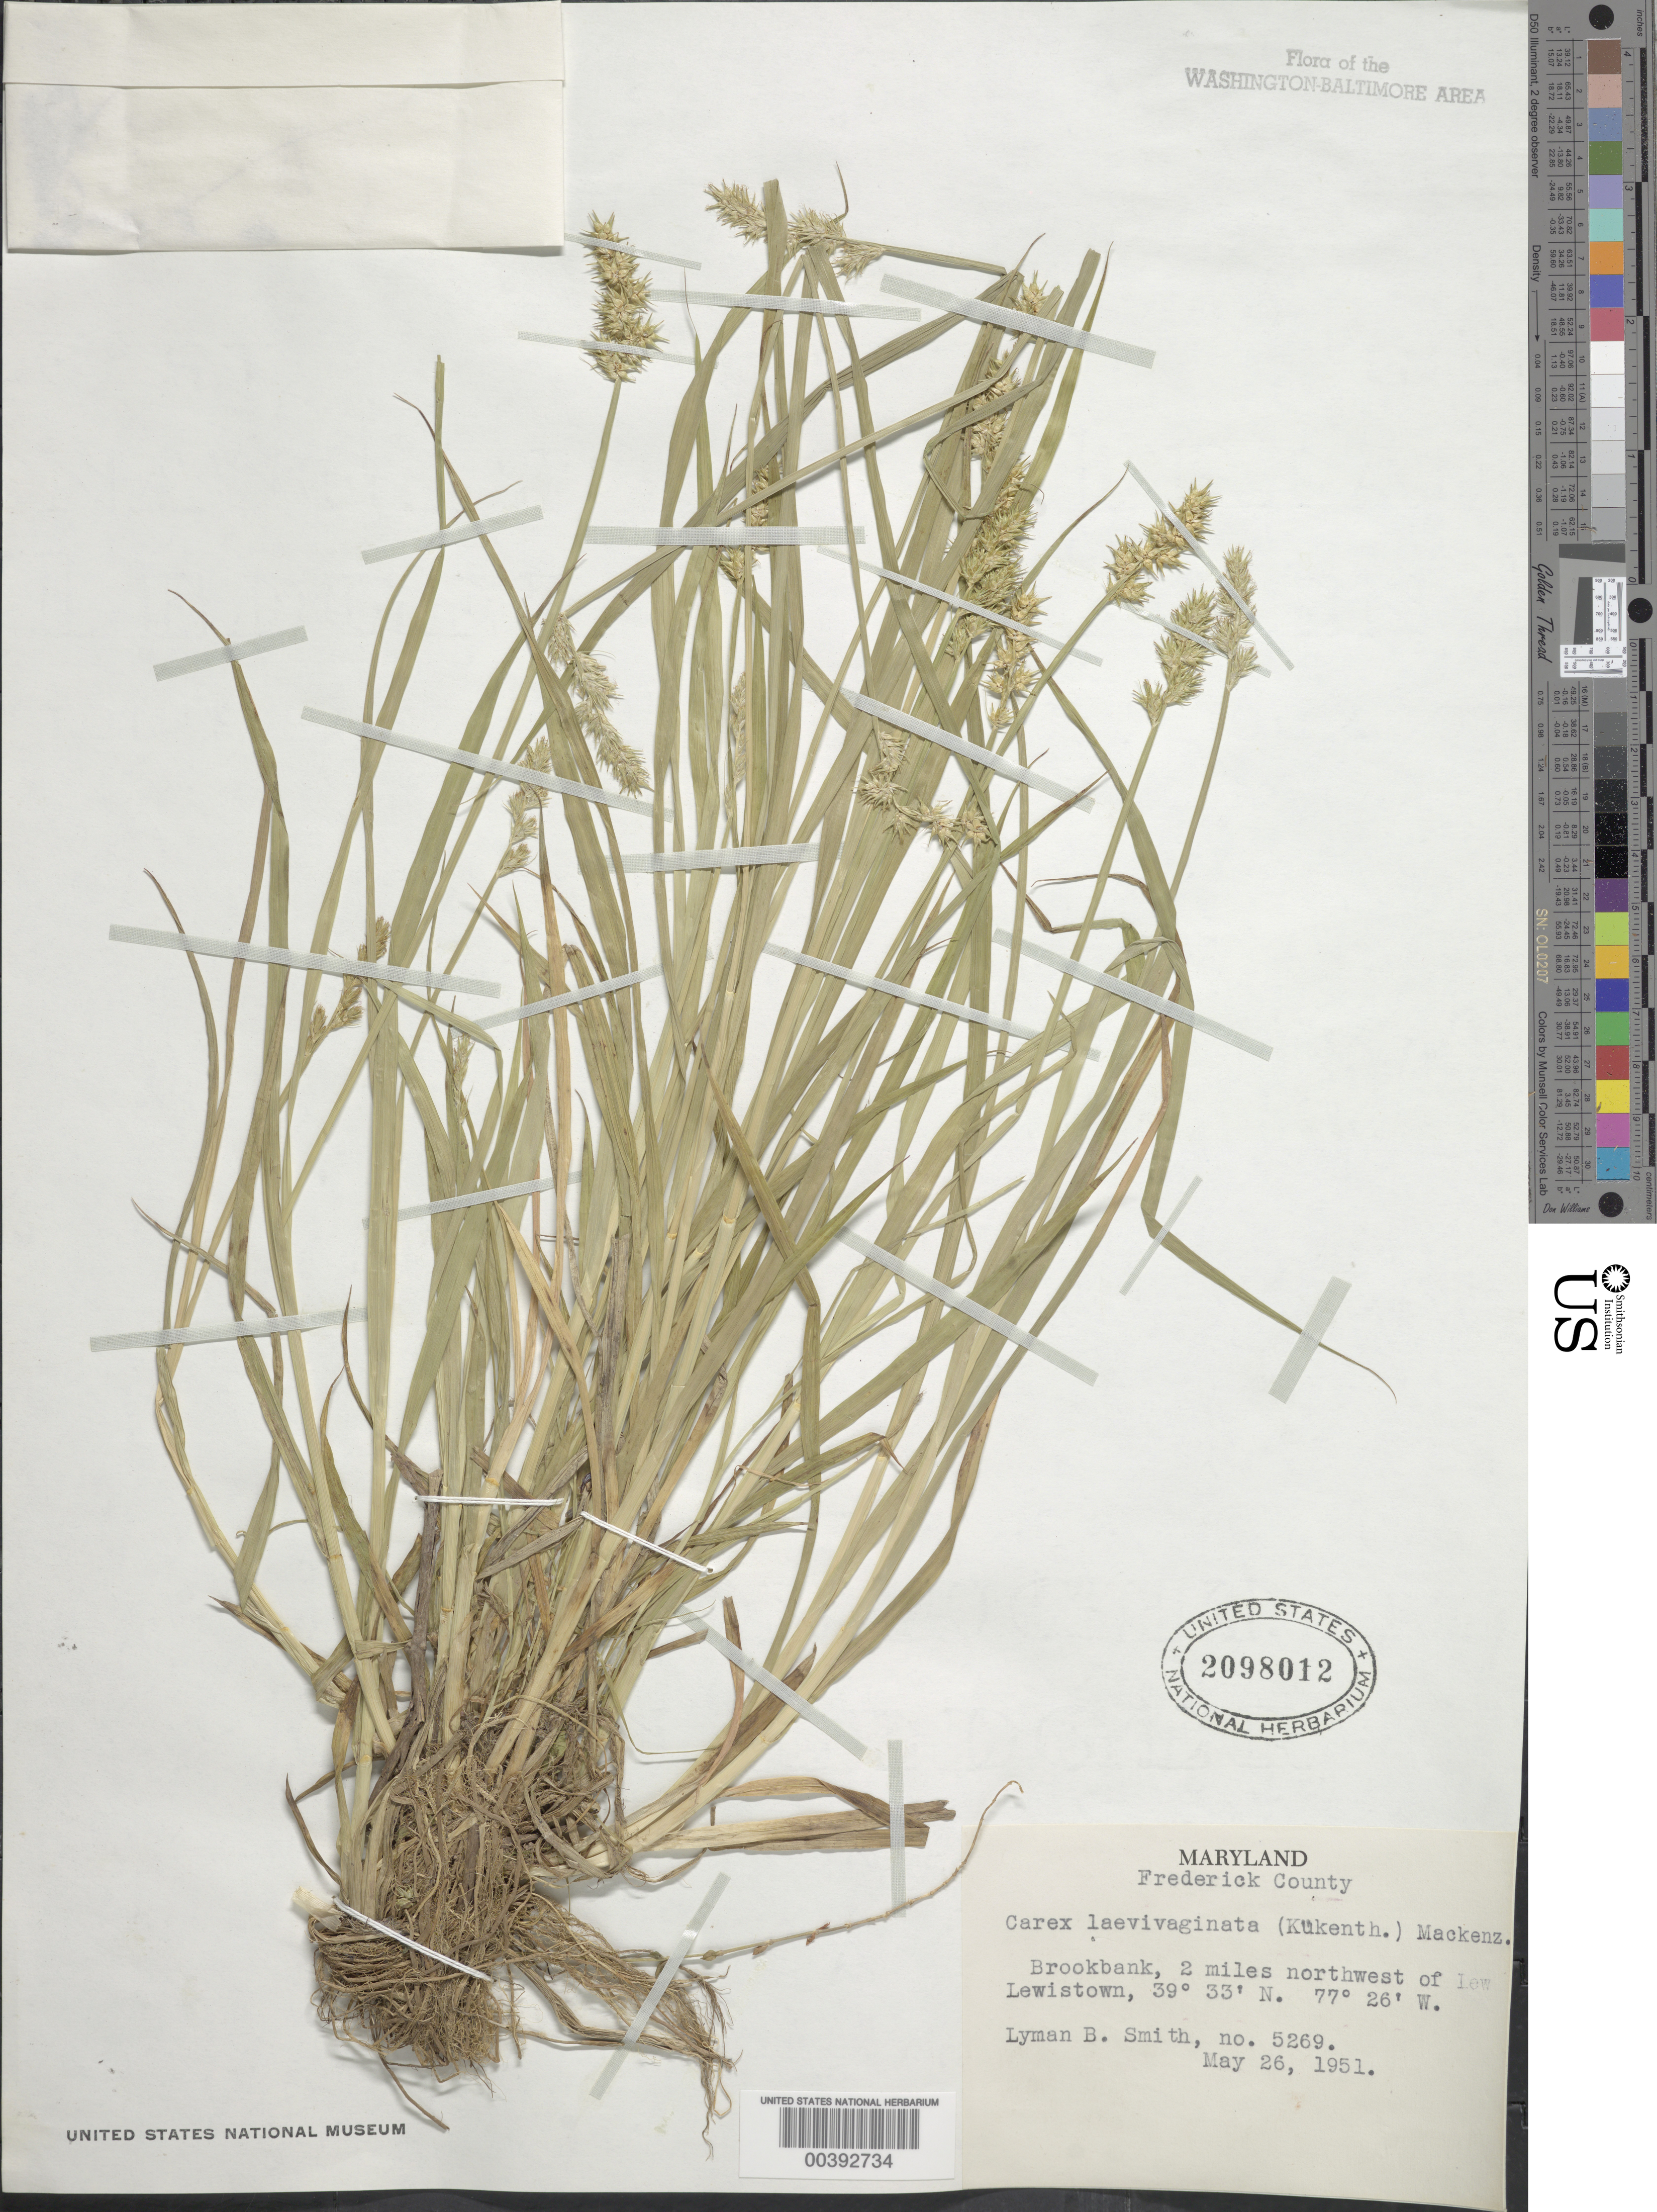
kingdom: Plantae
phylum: Tracheophyta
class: Liliopsida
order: Poales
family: Cyperaceae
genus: Carex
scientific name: Carex laevivaginata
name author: (Kük.) Mack.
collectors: L. Smith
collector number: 5269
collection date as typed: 26 May 1951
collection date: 1951-05-26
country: United States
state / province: Maryland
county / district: Frederick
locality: northwest of Lewistown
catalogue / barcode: US 2098012